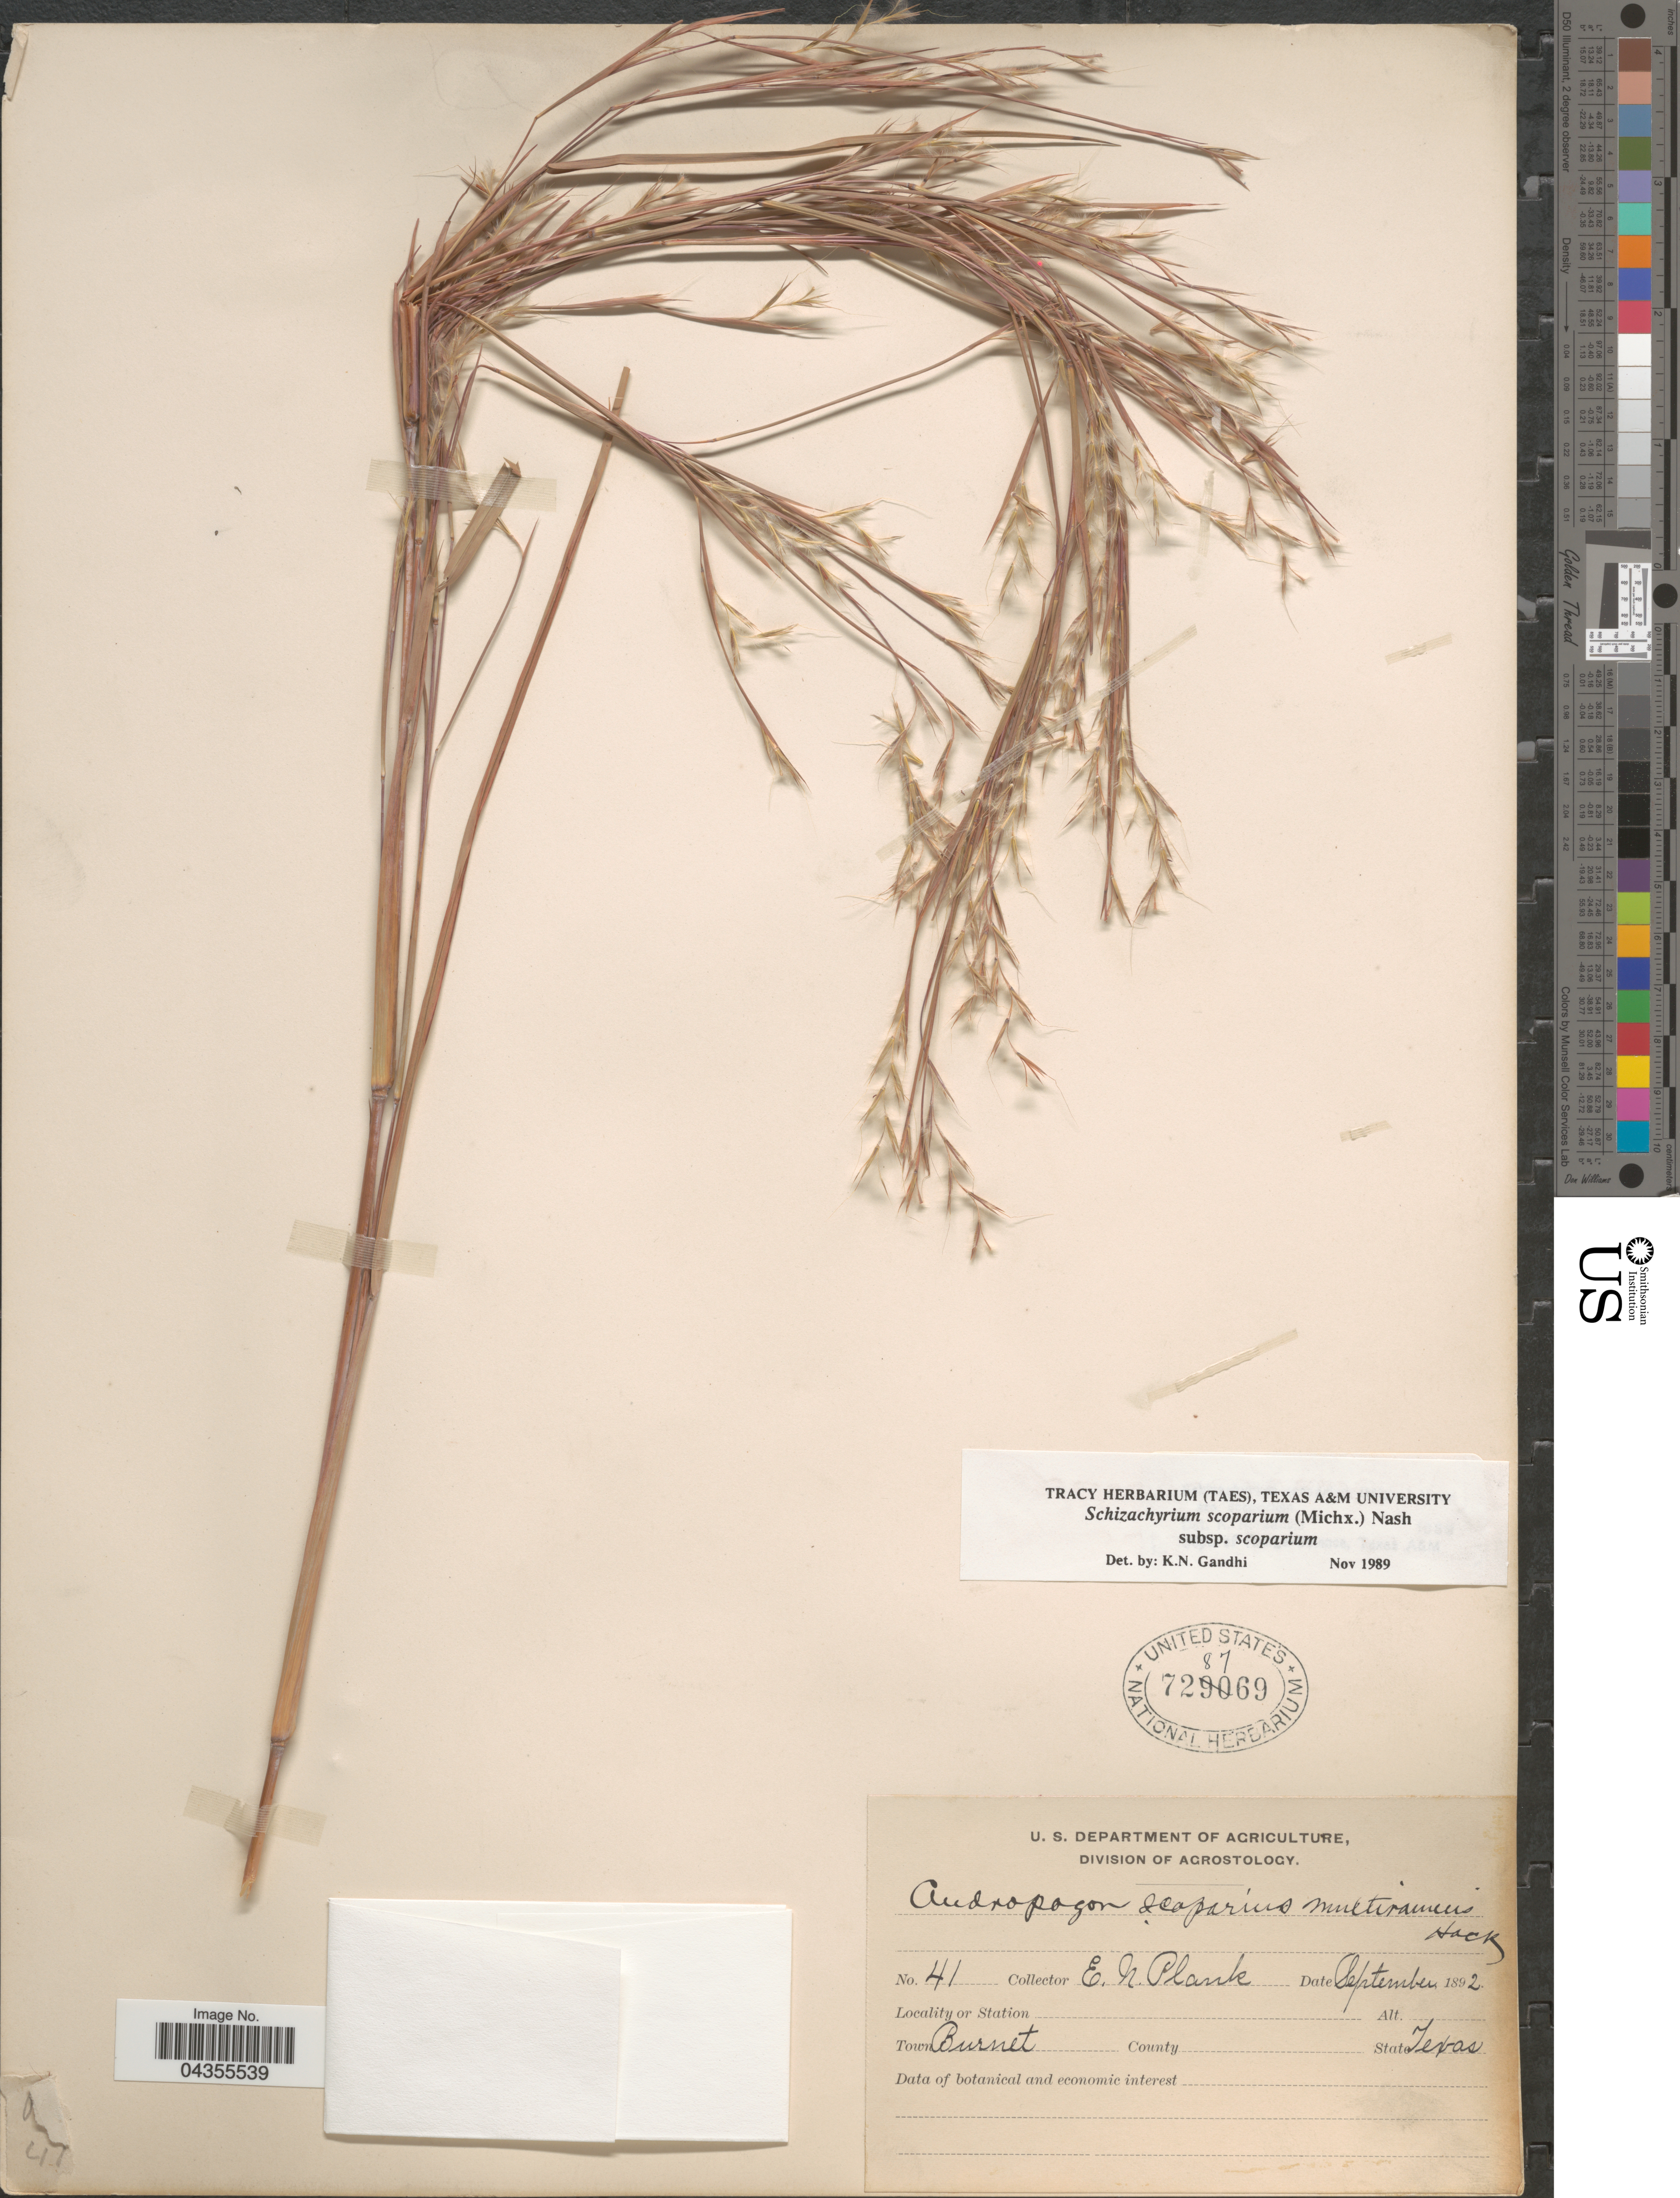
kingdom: Plantae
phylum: Tracheophyta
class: Liliopsida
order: Poales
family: Poaceae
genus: Schizachyrium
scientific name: Schizachyrium scoparium var. scoparium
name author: (Michx.) Nash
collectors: E. Plank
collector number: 41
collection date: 1892-09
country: United States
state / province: Texas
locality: Town Burnet.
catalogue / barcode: US 728169